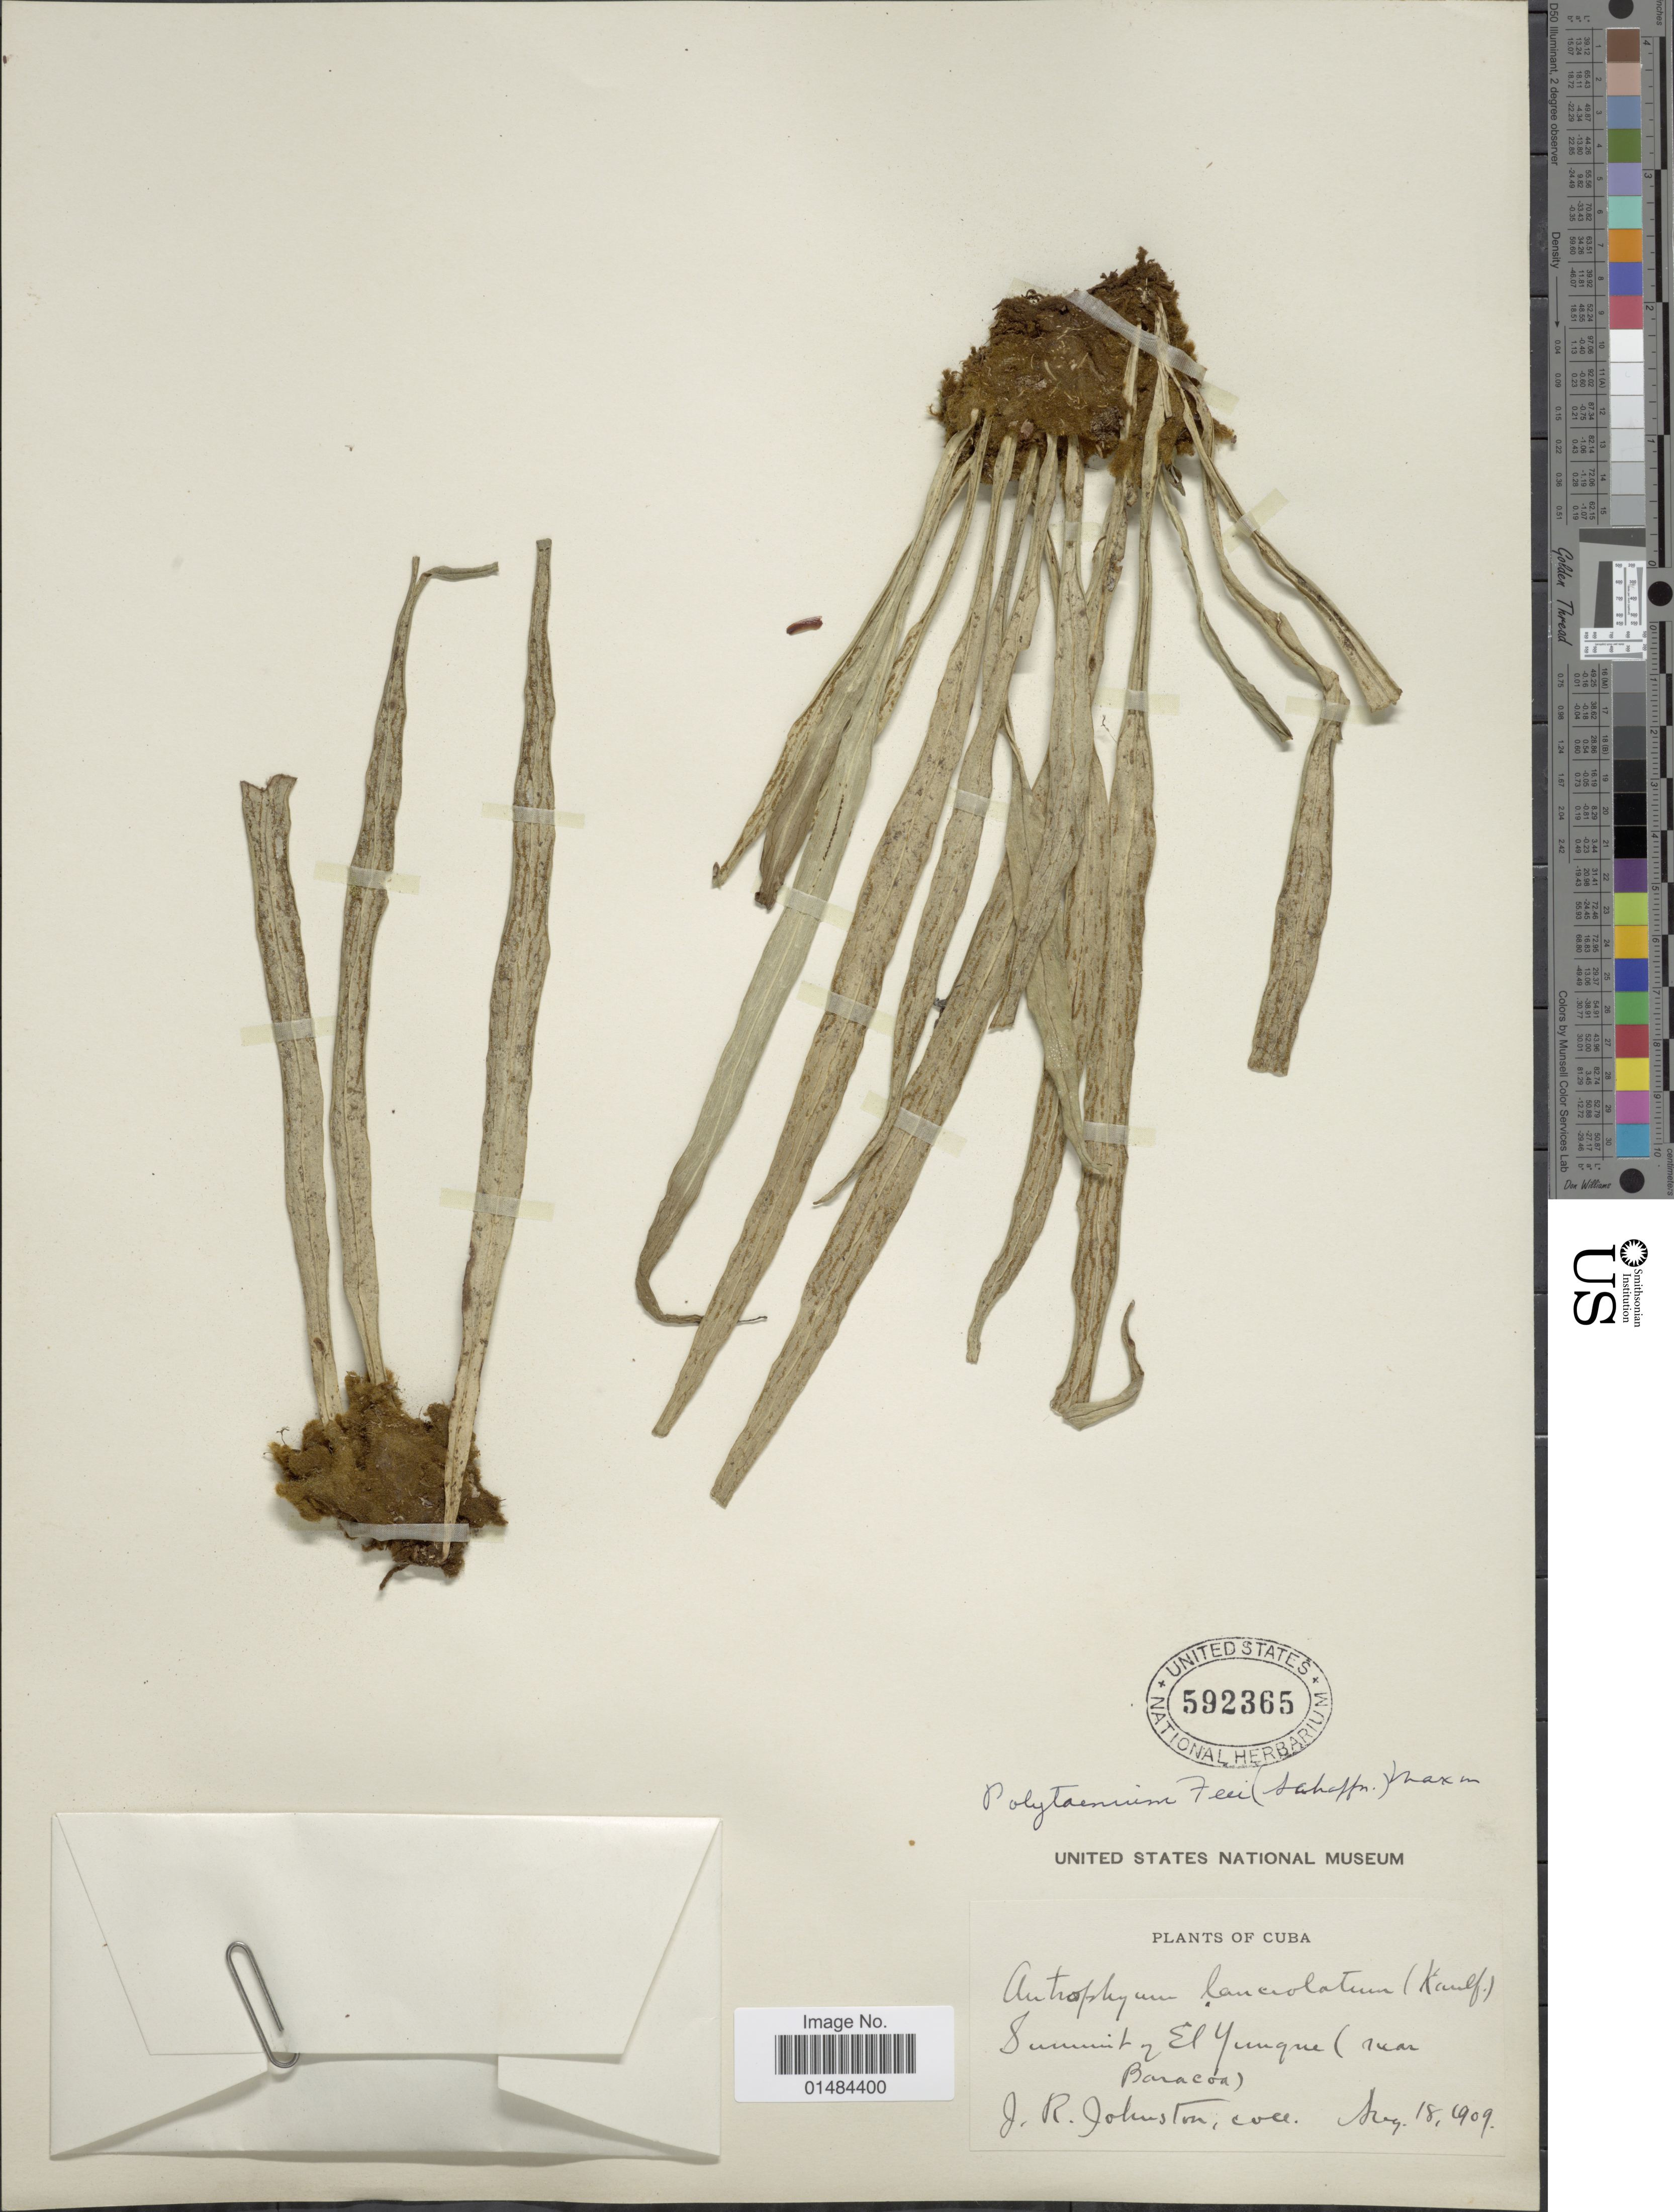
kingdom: Plantae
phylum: Tracheophyta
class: Polypodiopsida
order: Polypodiales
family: Pteridaceae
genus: Polytaenium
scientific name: Polytaenium lanceolatum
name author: (L.) Desv.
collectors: J. R. Johnson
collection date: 1909-08-18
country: Cuba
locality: Cuba, Summit of El Yunque (near Baracon).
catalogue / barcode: US 592365